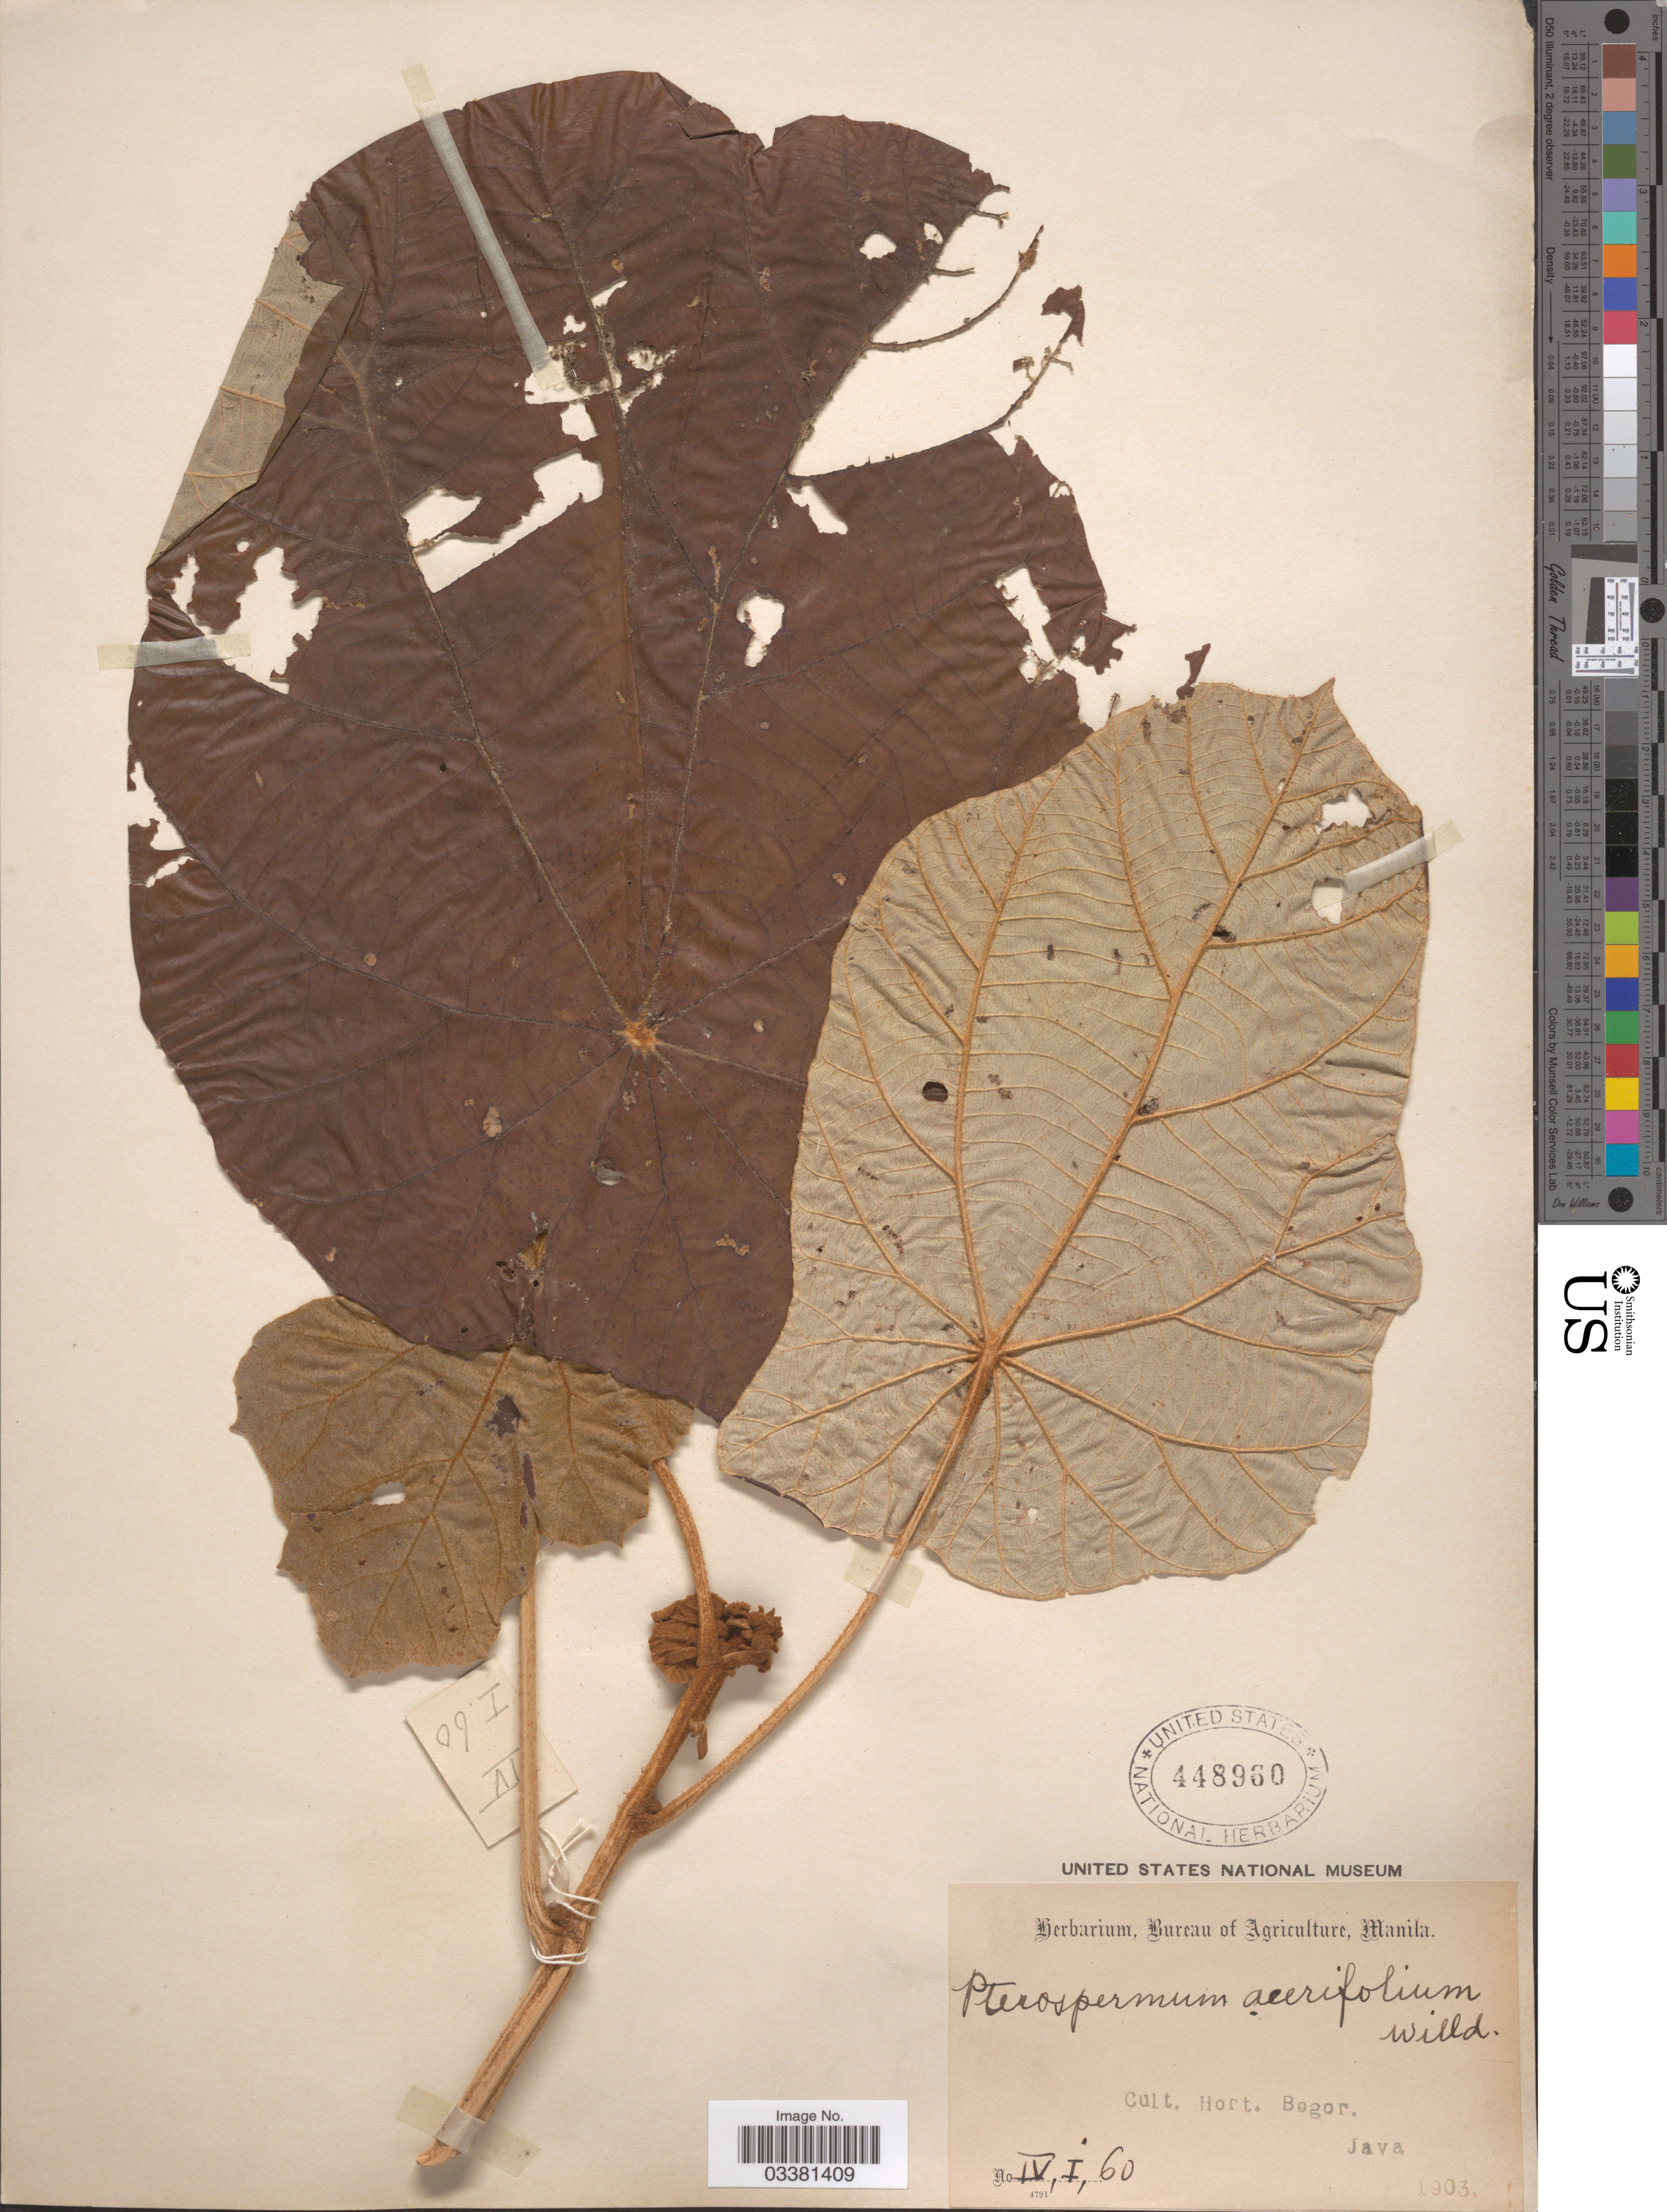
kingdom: Plantae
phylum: Tracheophyta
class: Magnoliopsida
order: Malvales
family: Malvaceae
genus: Pterospermum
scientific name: Pterospermum acerifolium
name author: (L.) Willd.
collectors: ex Herb. Bur. Agric. Manila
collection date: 1903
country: Indonesia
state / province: Java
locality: Cult. Hort. Bogor.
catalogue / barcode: US 448960